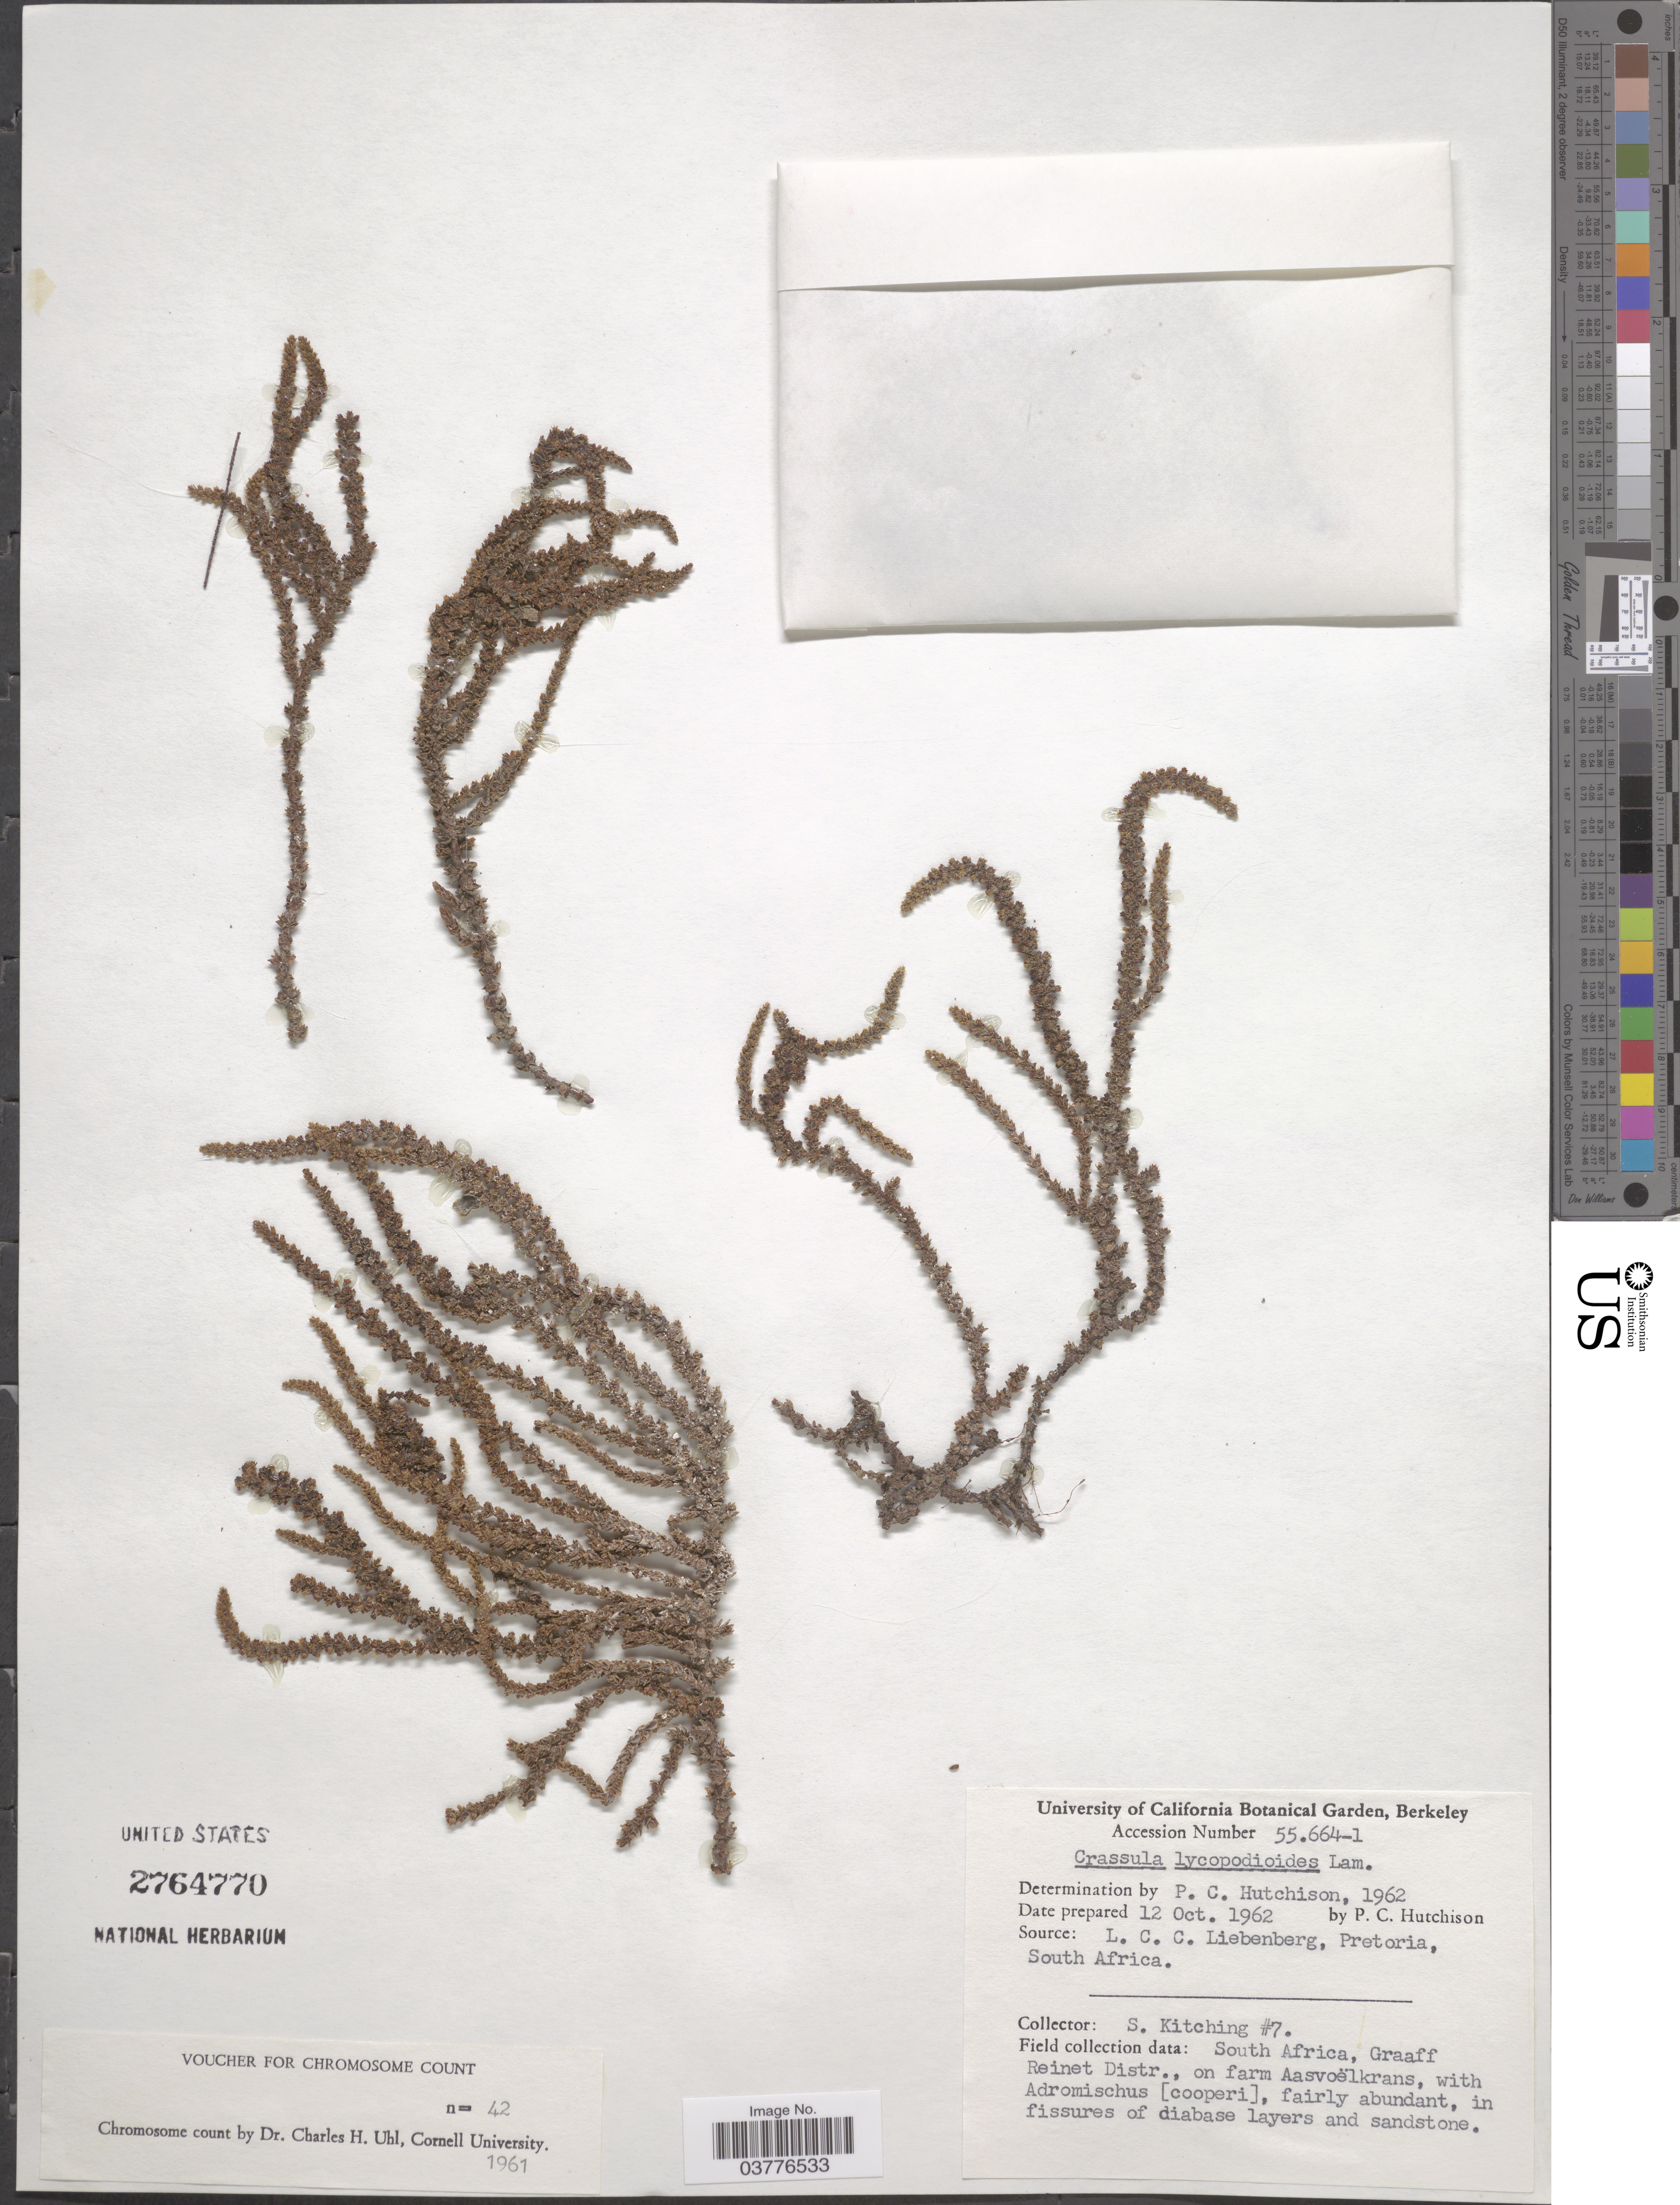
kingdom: Plantae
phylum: Tracheophyta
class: Magnoliopsida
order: Saxifragales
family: Crassulaceae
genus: Crassula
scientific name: Crassula muscosa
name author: L.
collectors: P. C. Hutchison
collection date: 1962-10-12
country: United States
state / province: California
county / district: Alameda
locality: University of California Botanical Garden, Berkeley.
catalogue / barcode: US 2764770